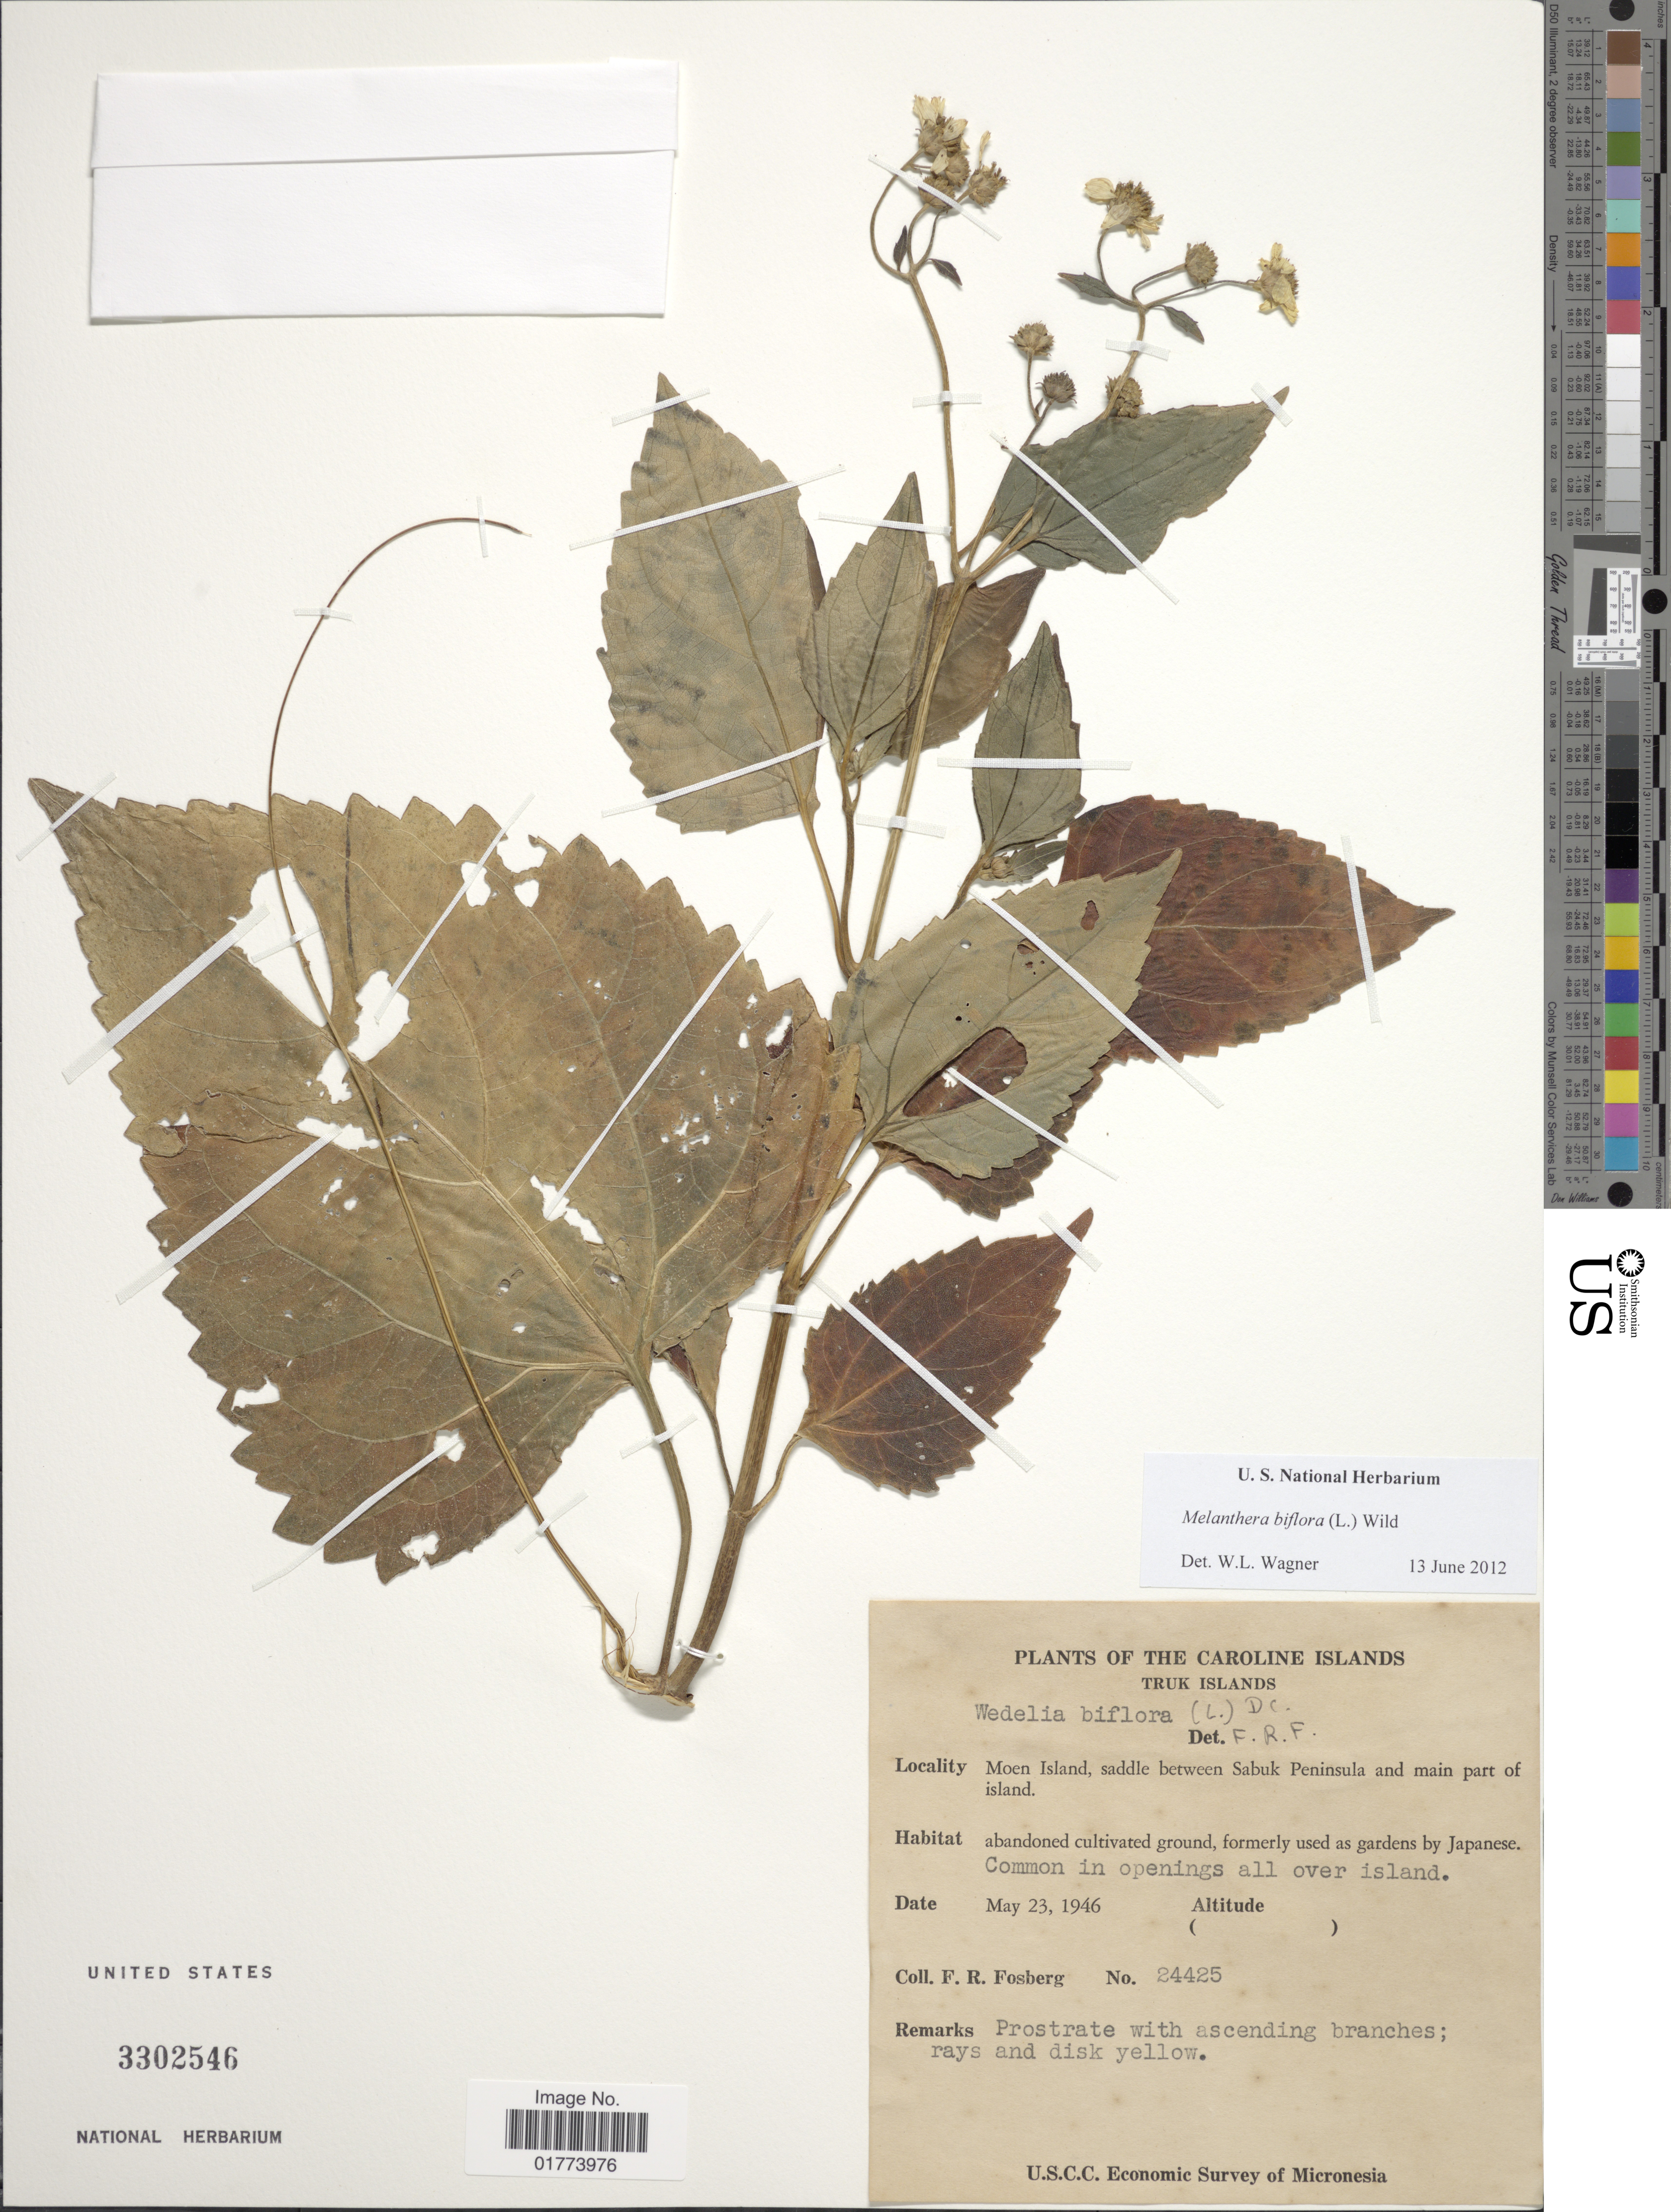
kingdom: Plantae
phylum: Tracheophyta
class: Magnoliopsida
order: Asterales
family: Asteraceae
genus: Wollastonia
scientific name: Wollastonia biflora var. biflora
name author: (L.) DC.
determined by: Wagner, W. L., (BOT), Smithsonian Institution - National Museum of Natural History (UNITED STATES)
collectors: F. R. Fosberg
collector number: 24425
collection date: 1946-05-23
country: Micronesia, Federated States of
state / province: Truk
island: Moen [Wono]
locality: Moen Island, saddle between Sabuk Peninsula and main part of island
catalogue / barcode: US 3302546